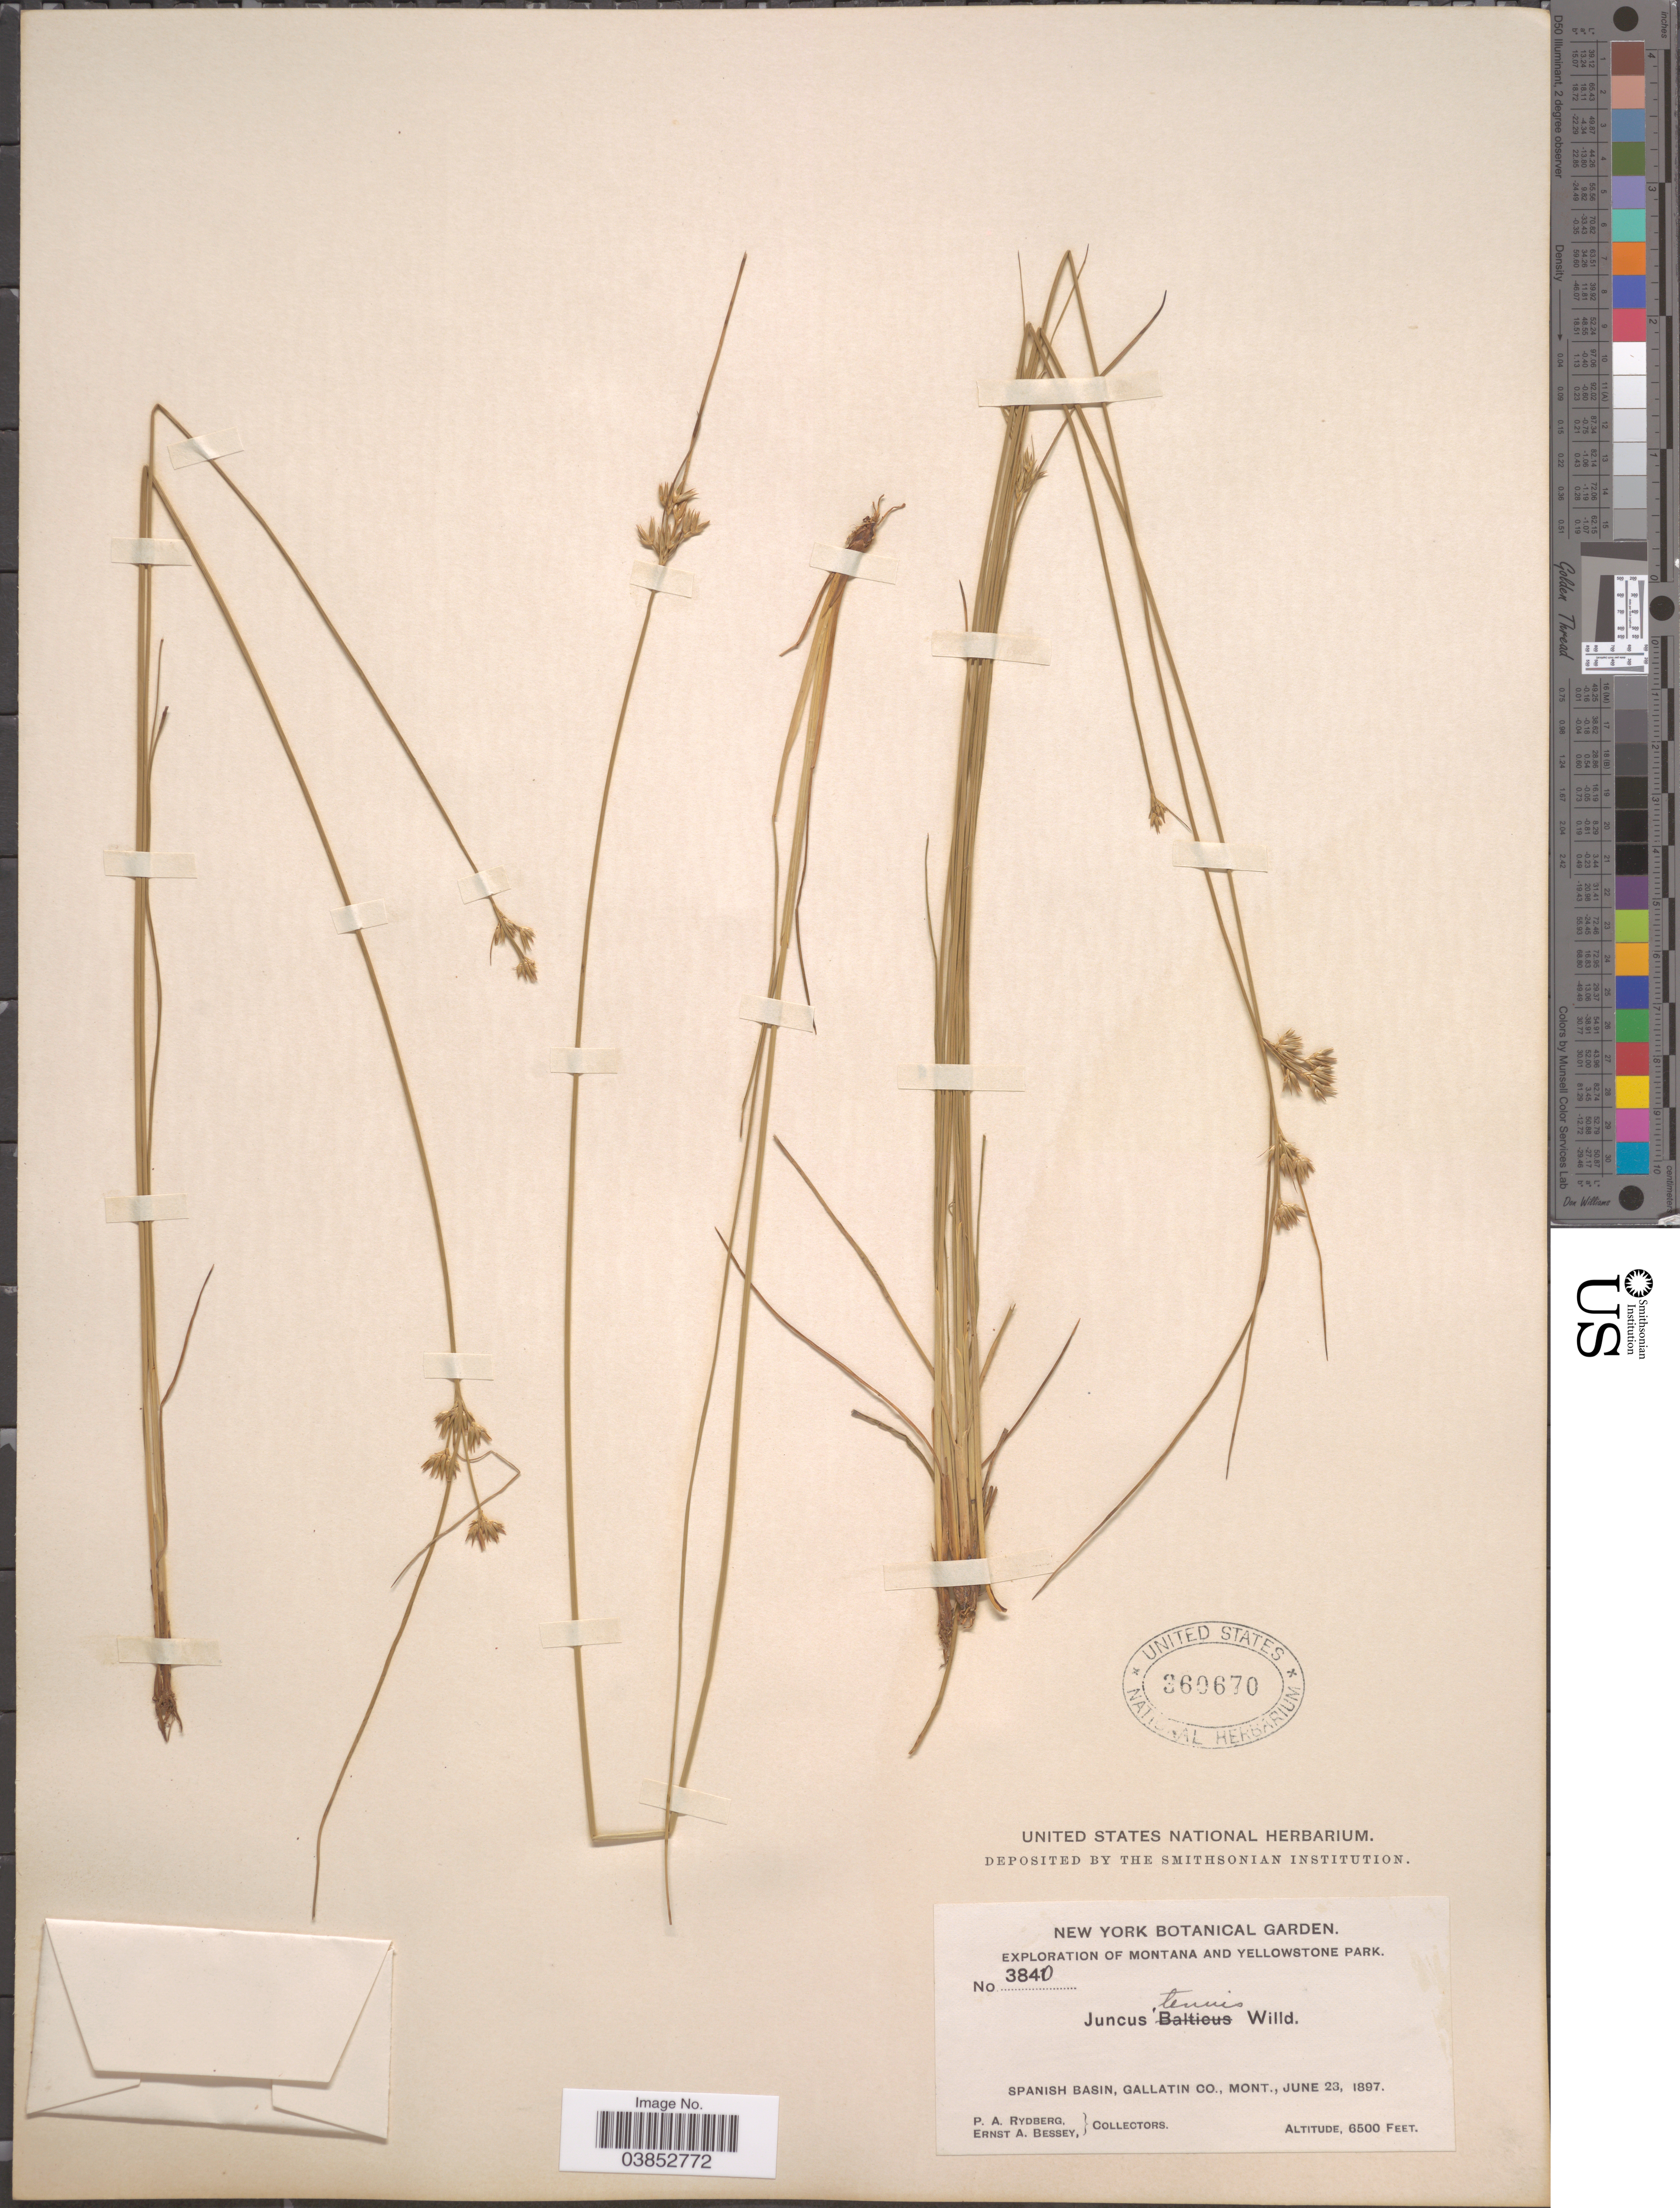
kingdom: Plantae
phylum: Tracheophyta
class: Liliopsida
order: Poales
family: Juncaceae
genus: Juncus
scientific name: Juncus dudleyi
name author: Wiegand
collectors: P. A. Rydberg & E. A. Bessey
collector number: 3840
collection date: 1897-06-23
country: United States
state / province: Montana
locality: Yellowstone Park. Spanish Basin, Gallatin Co.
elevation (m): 1981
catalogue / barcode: US 360670